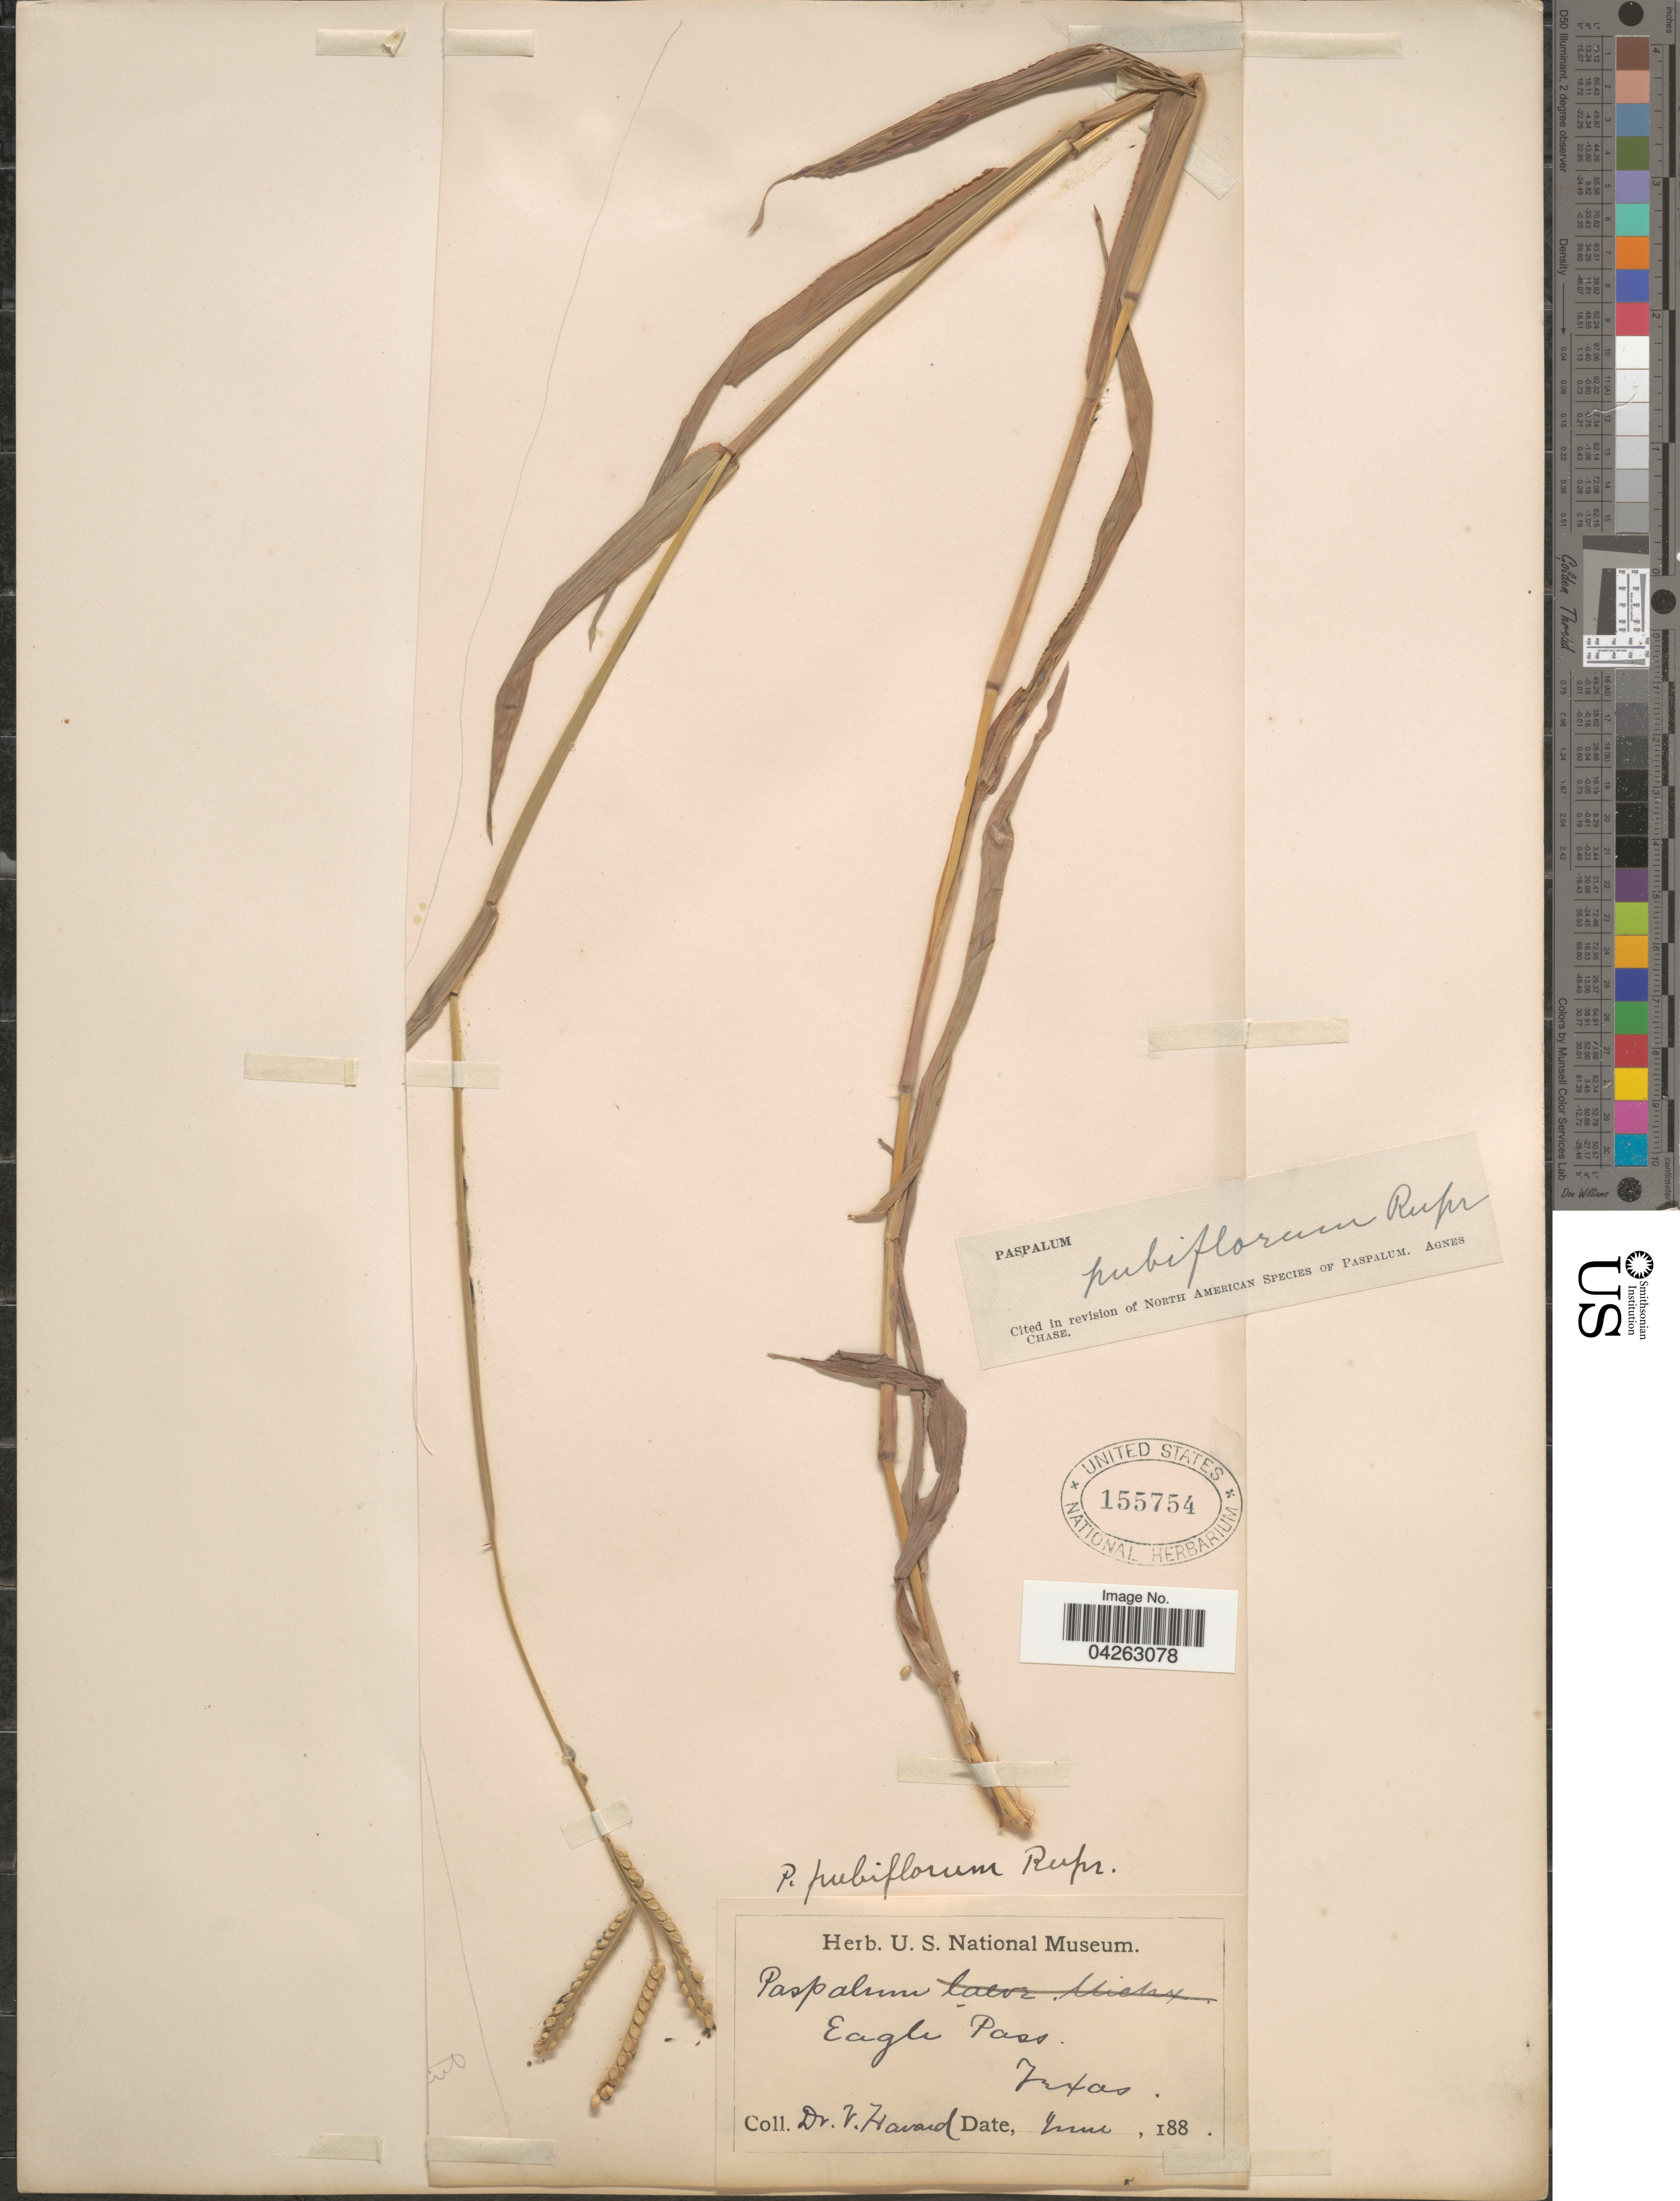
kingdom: Plantae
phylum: Tracheophyta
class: Liliopsida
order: Poales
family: Poaceae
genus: Paspalum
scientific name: Paspalum pubiflorum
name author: Rupr. ex E. Fourn.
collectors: V. Havard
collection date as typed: june, 188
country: United States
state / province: Texas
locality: Eagle Pass.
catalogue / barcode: US 155754